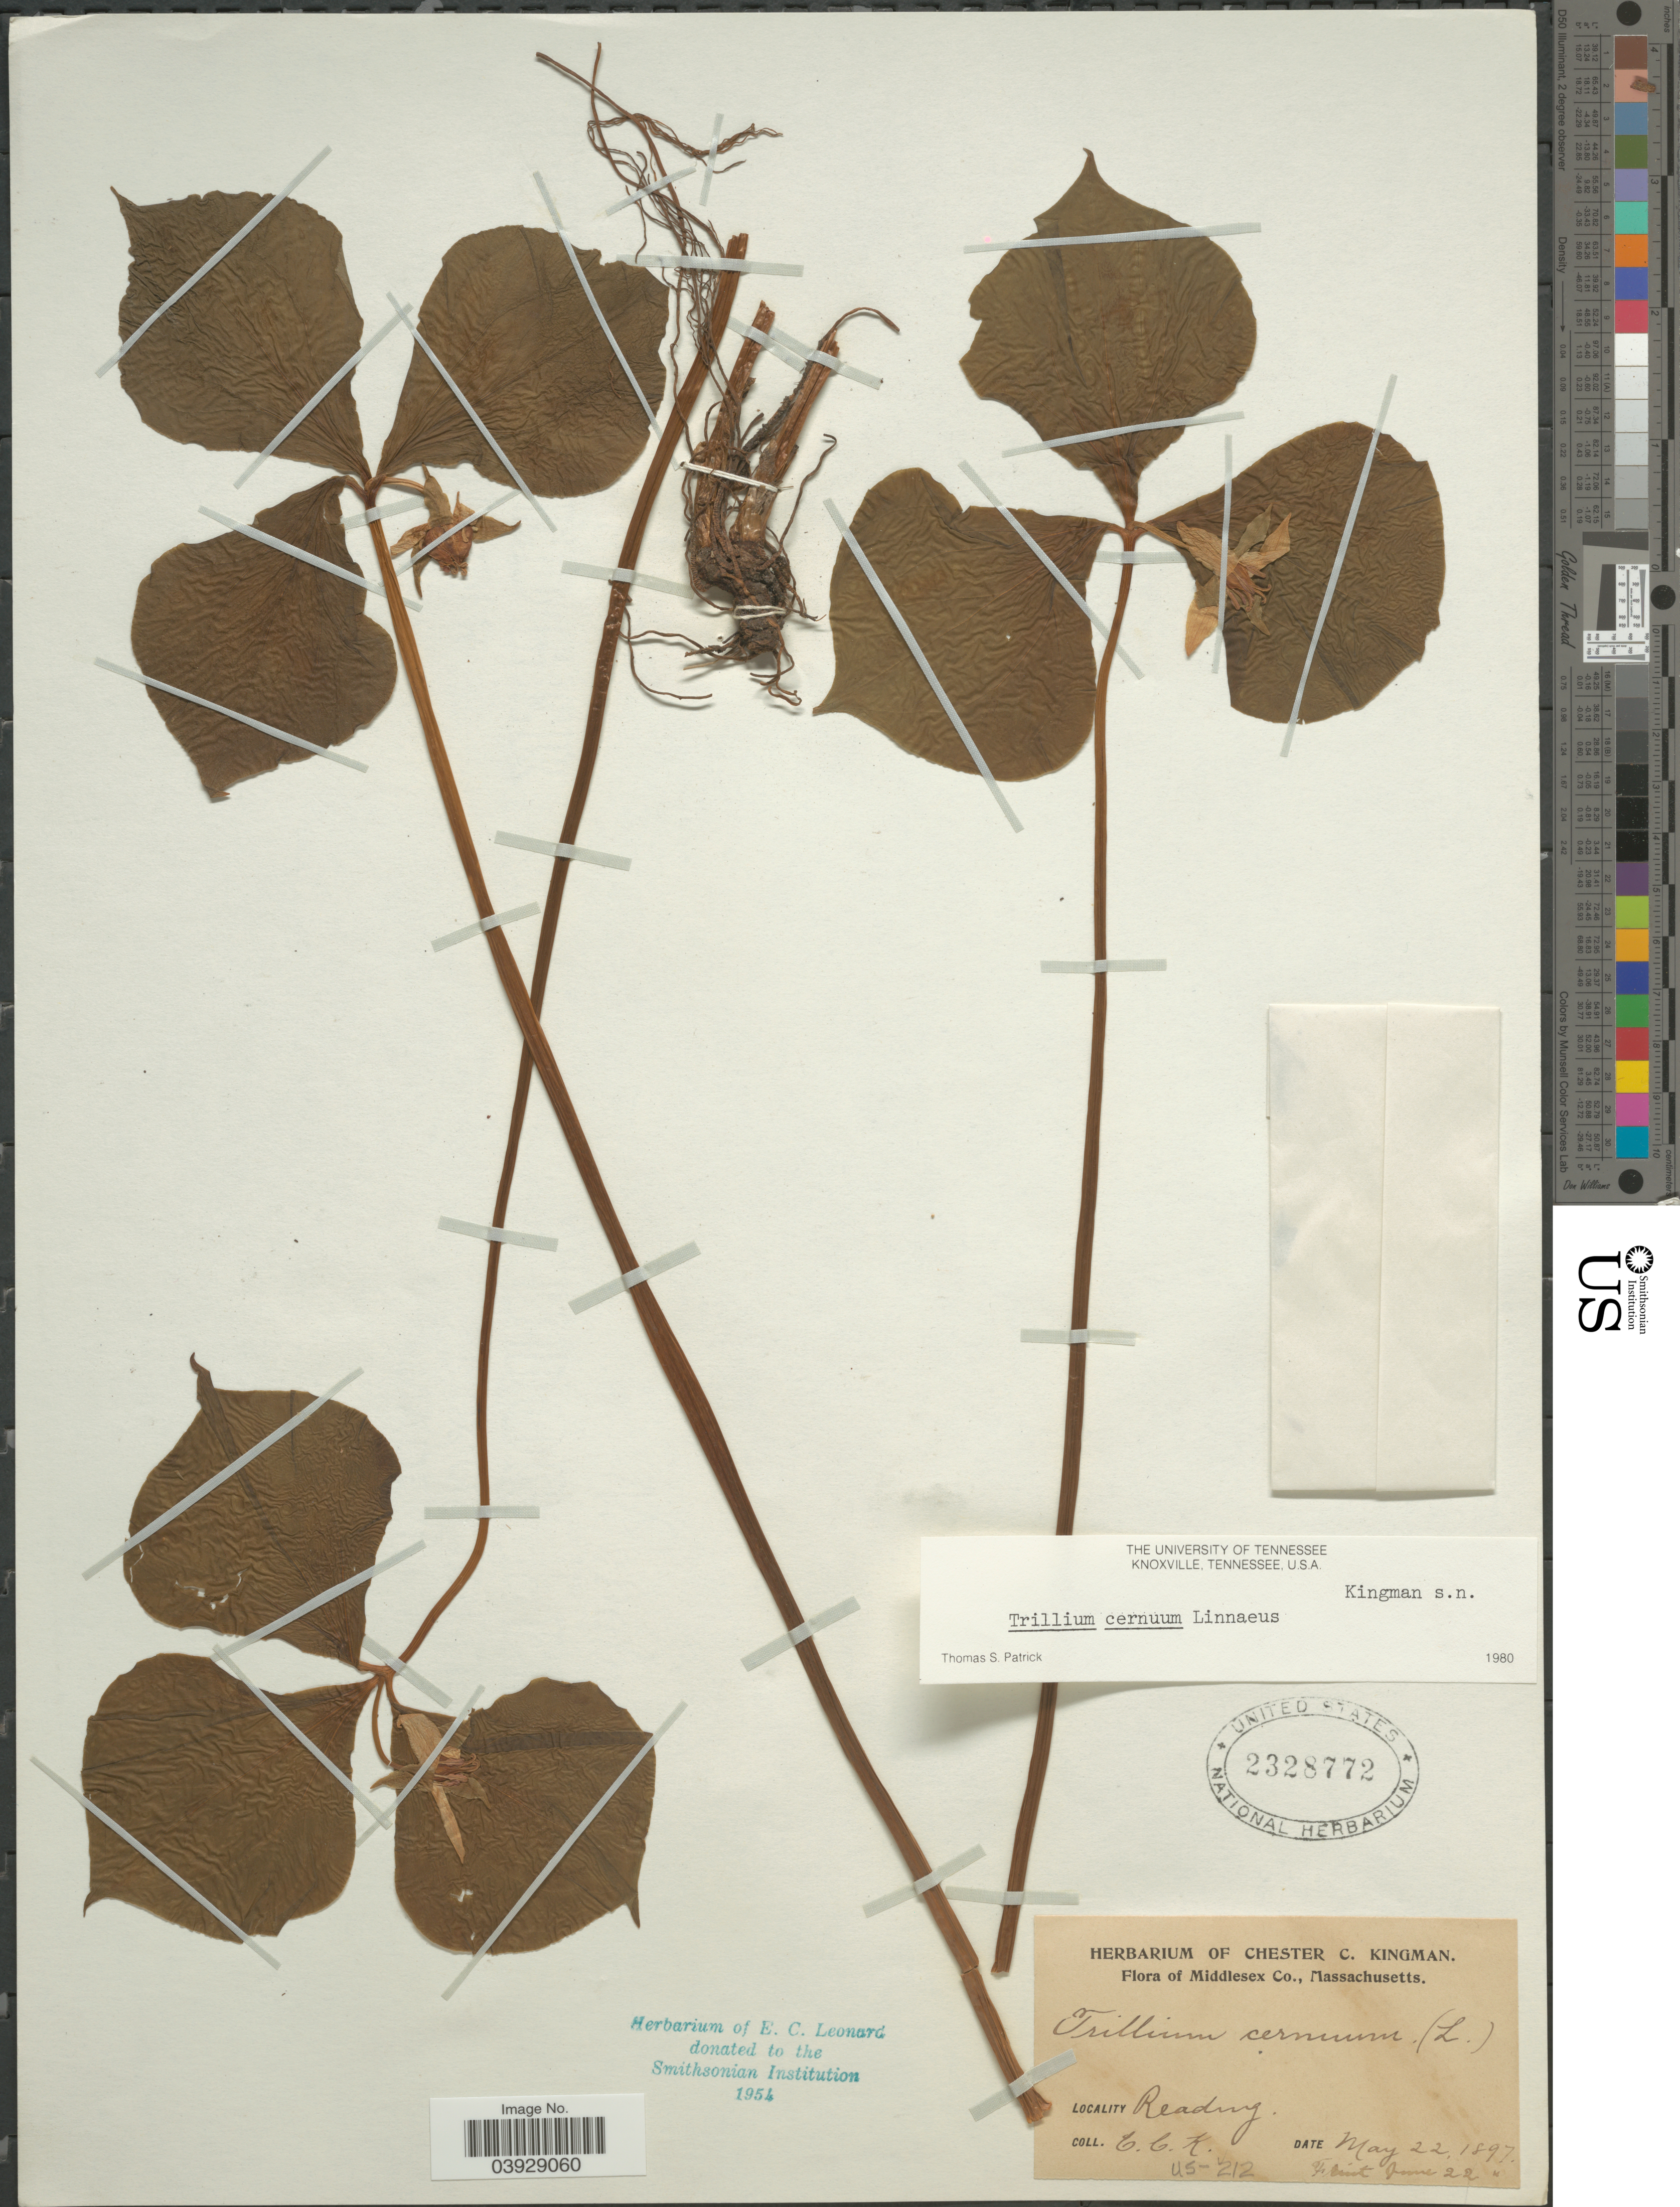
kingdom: Plantae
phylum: Tracheophyta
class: Liliopsida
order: Liliales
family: Melanthiaceae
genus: Trillium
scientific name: Trillium cernuum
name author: L.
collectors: C. Kingman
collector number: US-212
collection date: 1897-05-22/1897-06-22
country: United States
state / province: Massachusetts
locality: Middlesex Co. Reading.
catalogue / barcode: US 2328772